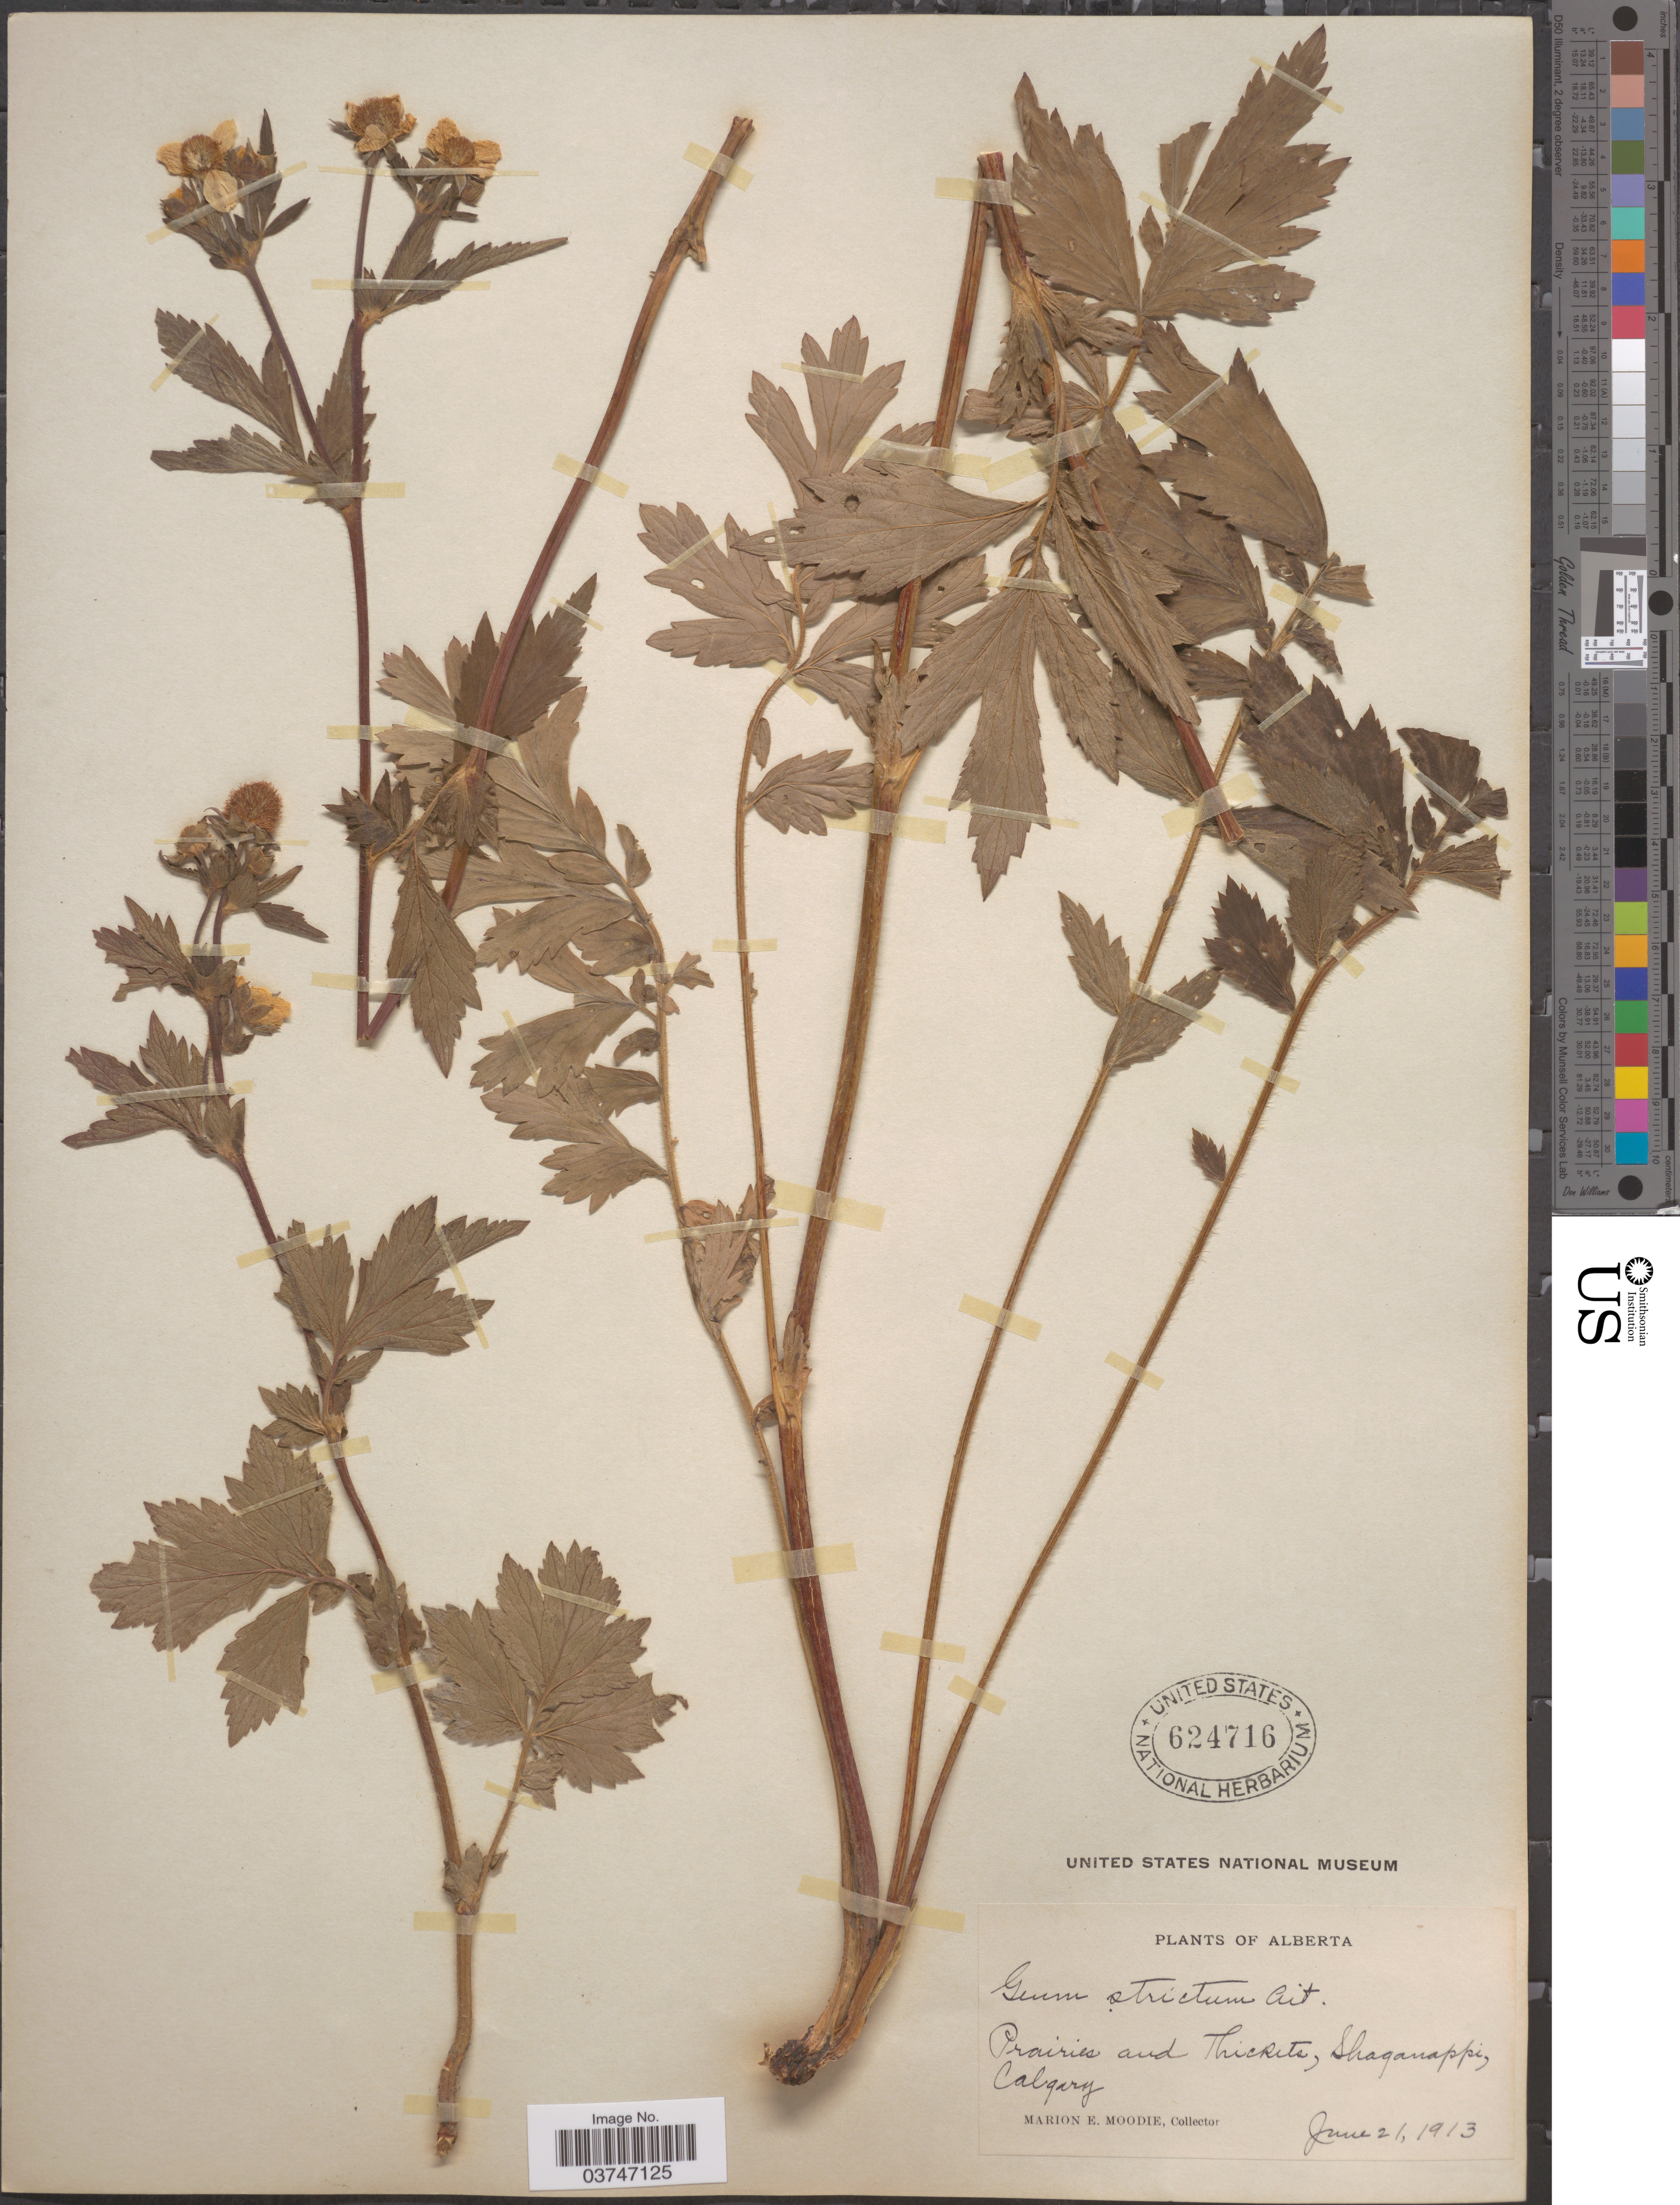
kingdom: Plantae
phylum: Tracheophyta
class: Magnoliopsida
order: Rosales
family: Rosaceae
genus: Geum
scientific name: Geum aleppicum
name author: Jacq.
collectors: M. E. Moodie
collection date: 1913-06-21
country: Canada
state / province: Alberta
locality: Shaganappi, Calgary.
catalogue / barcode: US 624716